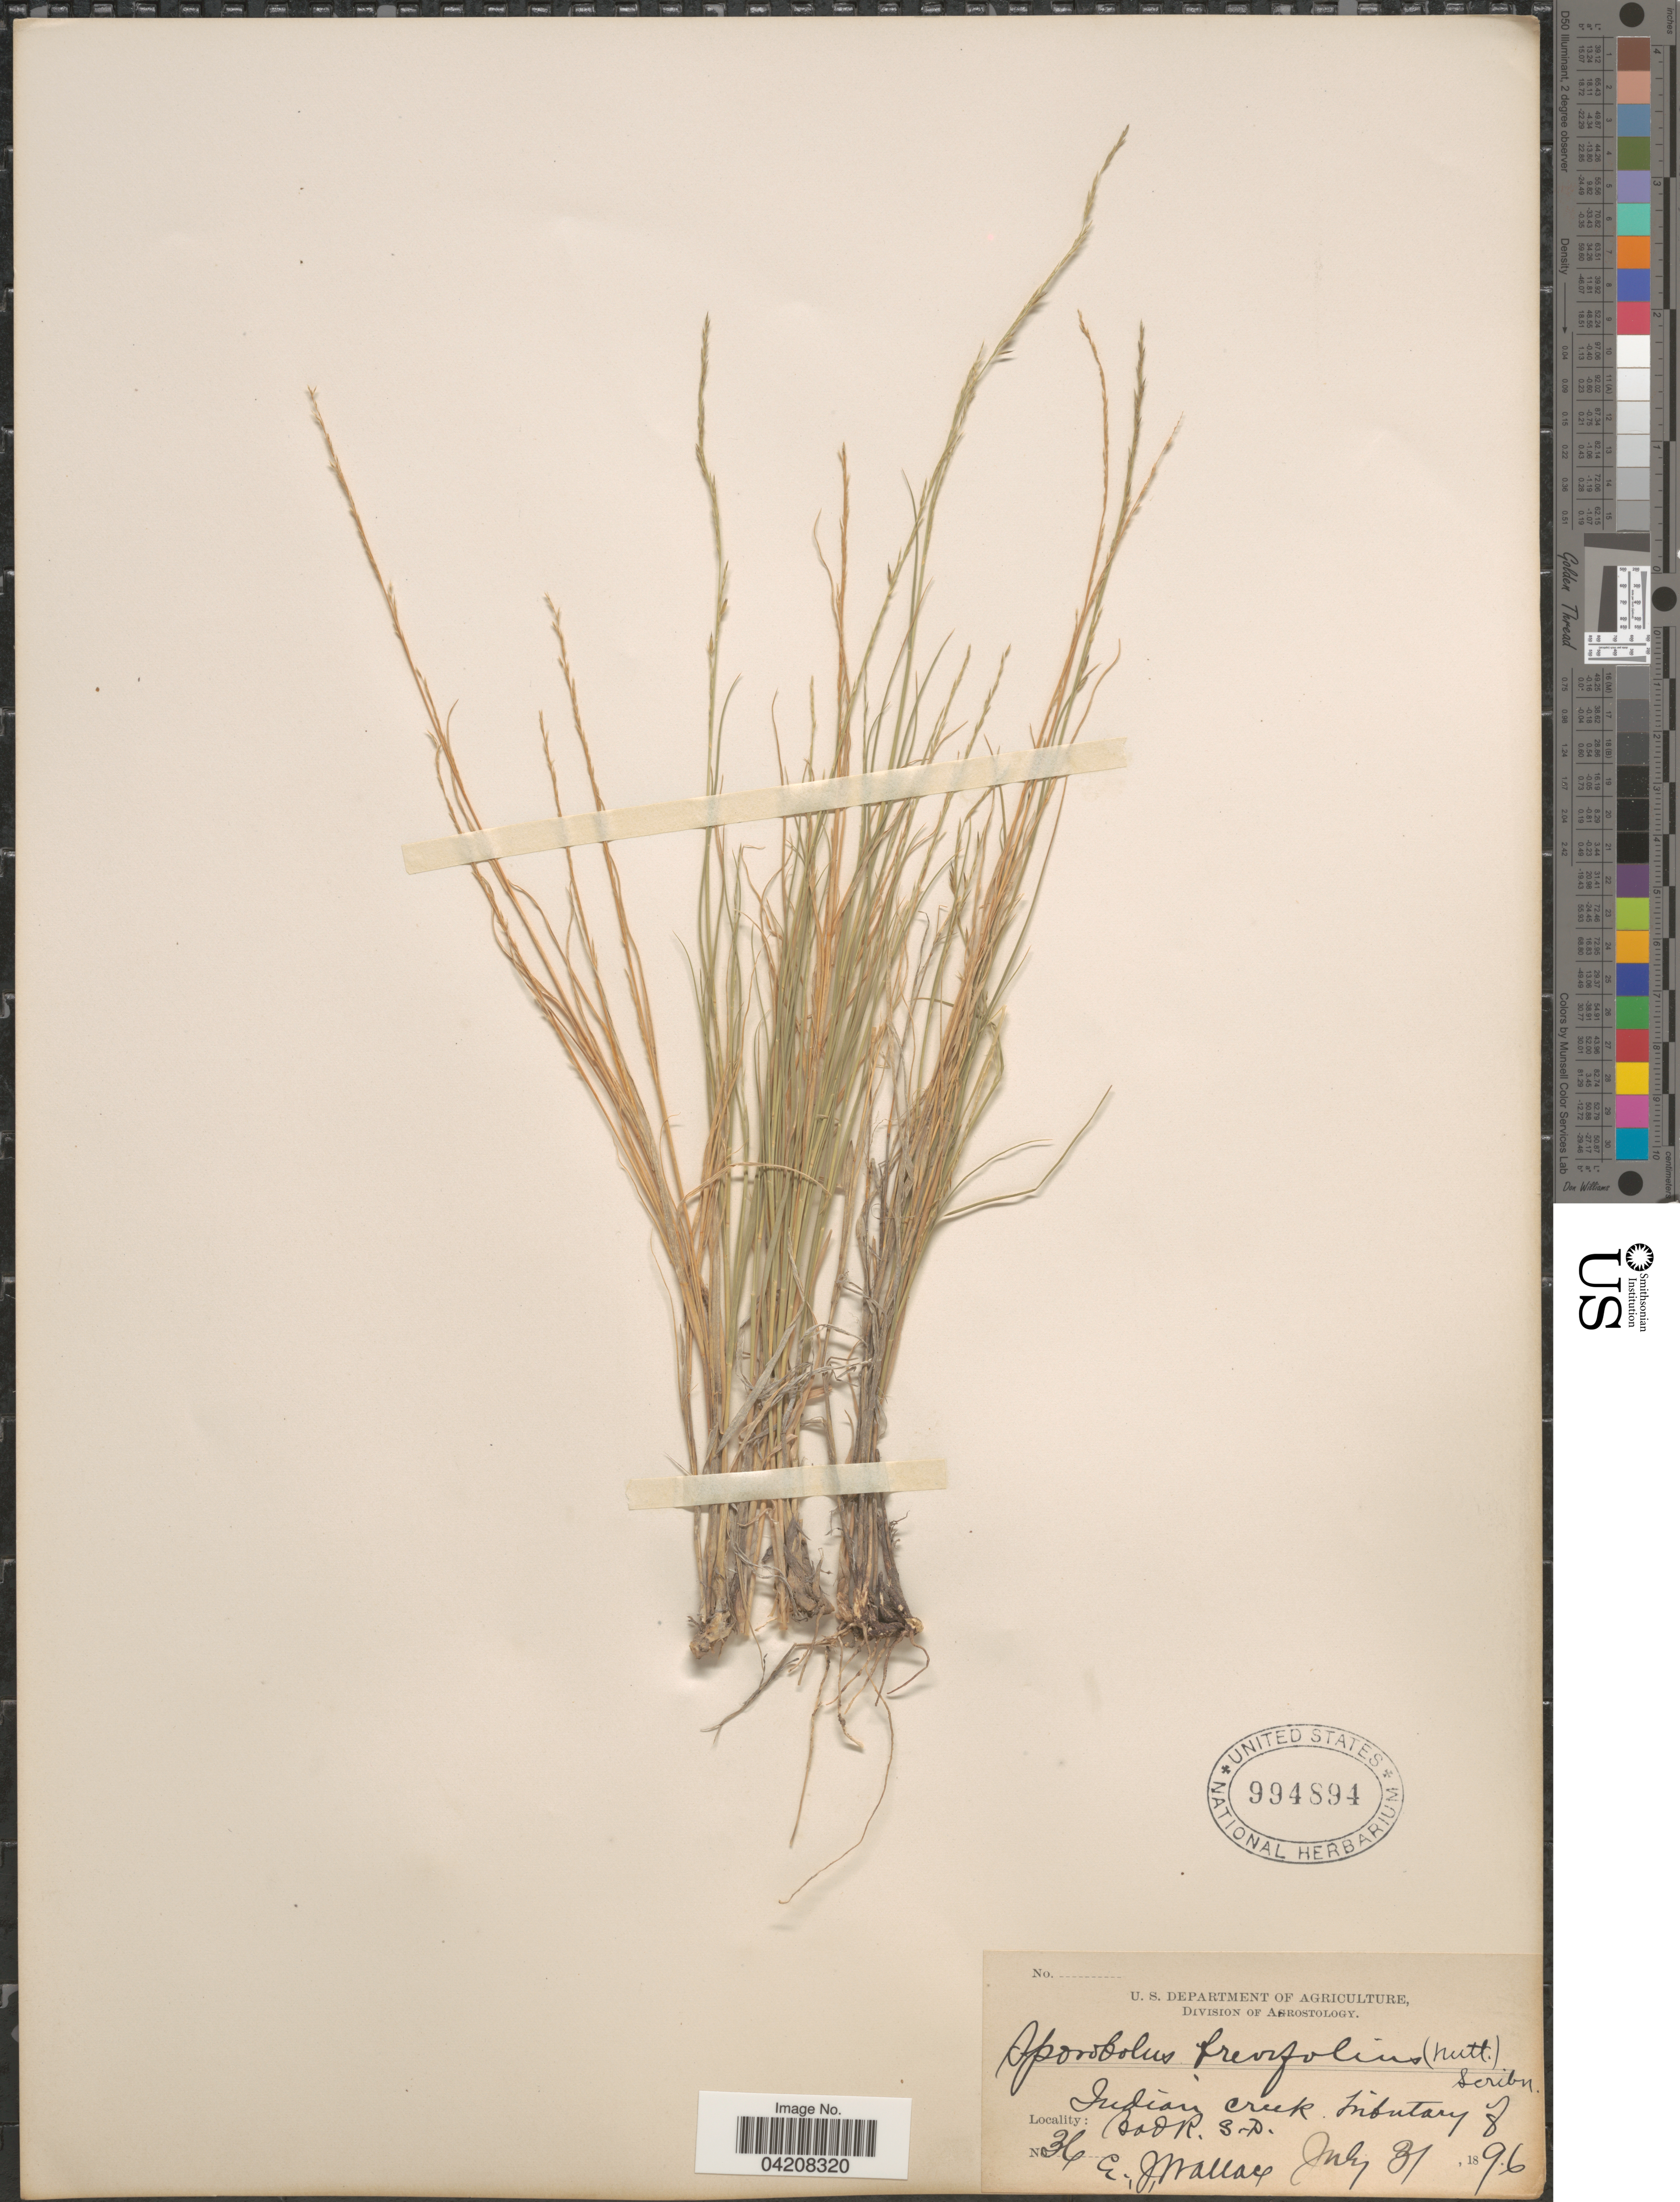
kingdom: Plantae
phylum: Tracheophyta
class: Liliopsida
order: Poales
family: Poaceae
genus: Muhlenbergia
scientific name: Muhlenbergia cuspidata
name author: (Torr. ex Hook.) Rydb.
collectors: E. J. Wallace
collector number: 36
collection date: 1896-07-31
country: United States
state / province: South Dakota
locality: Indian creek. Tributary of Bad R.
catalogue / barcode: US 994894